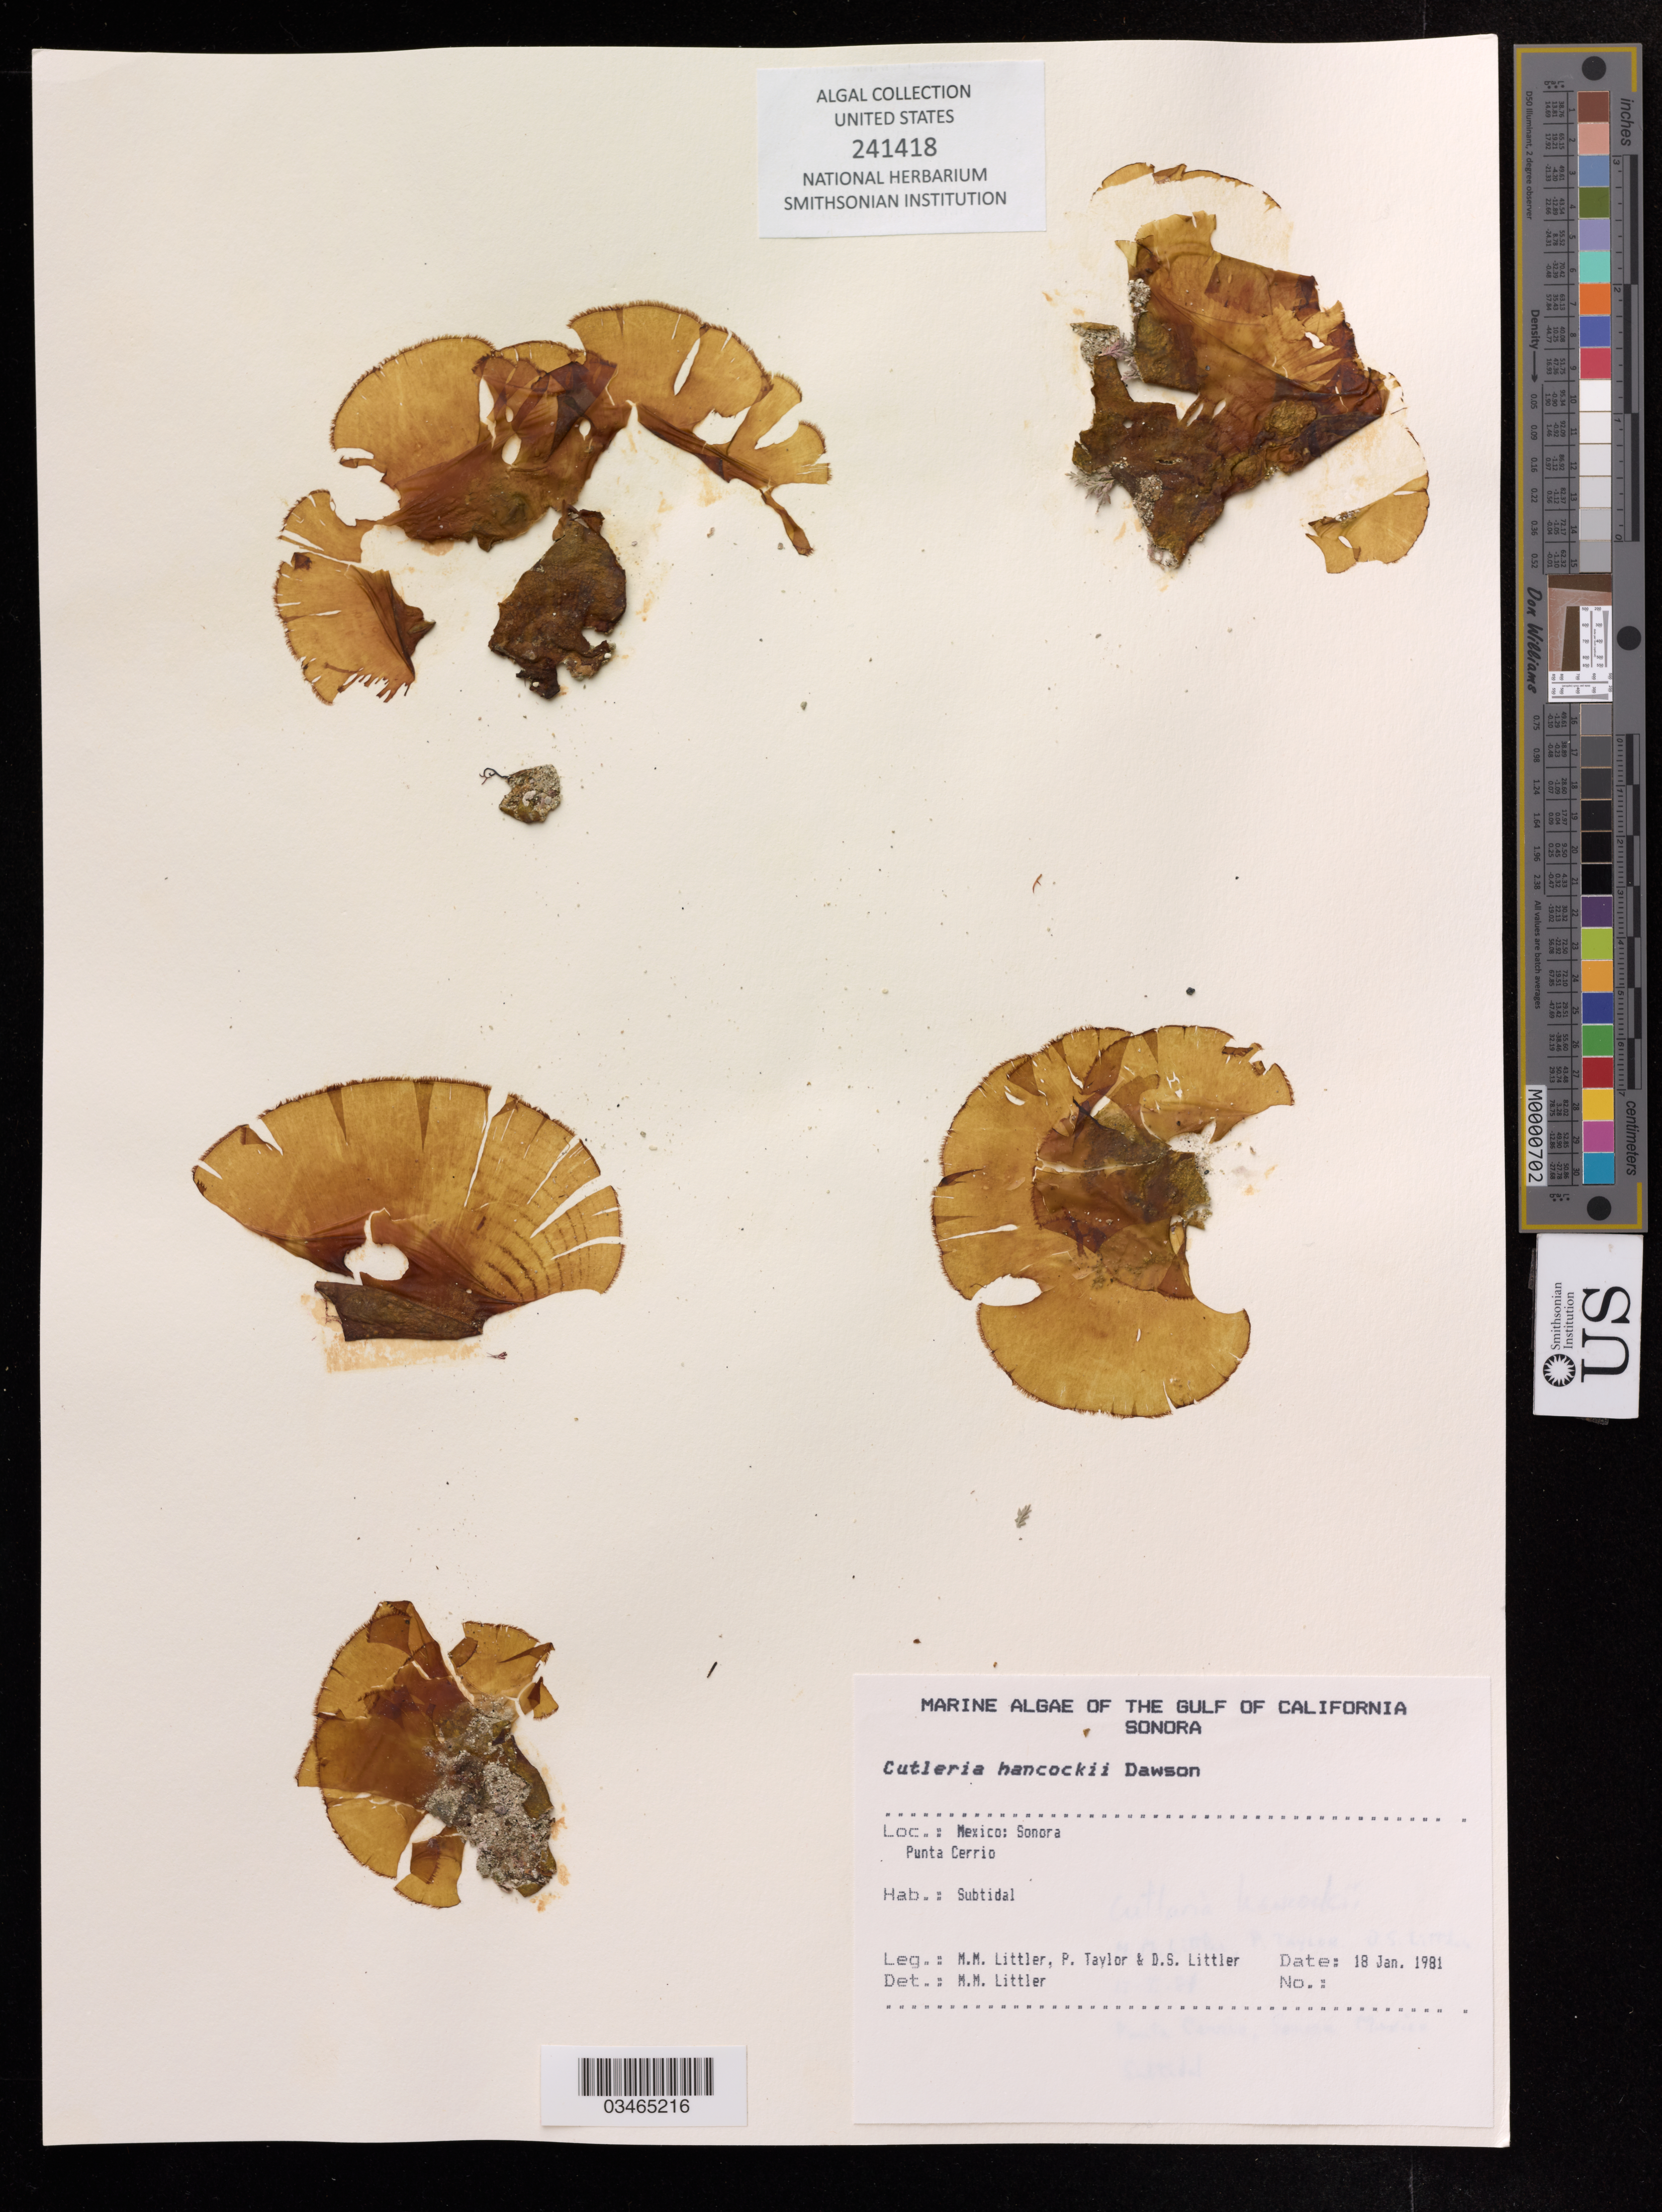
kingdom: Chromista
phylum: Ochrophyta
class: Phaeophyceae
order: Cutleriales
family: Cutleriaceae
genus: Cutleria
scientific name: Cutleria hancockii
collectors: M. M. Littler, P. Taylor & D. S. Littler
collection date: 1981-01-18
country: Mexico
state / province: Sonora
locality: The Gulf of California. Punta Cerrio.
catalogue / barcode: US 241418